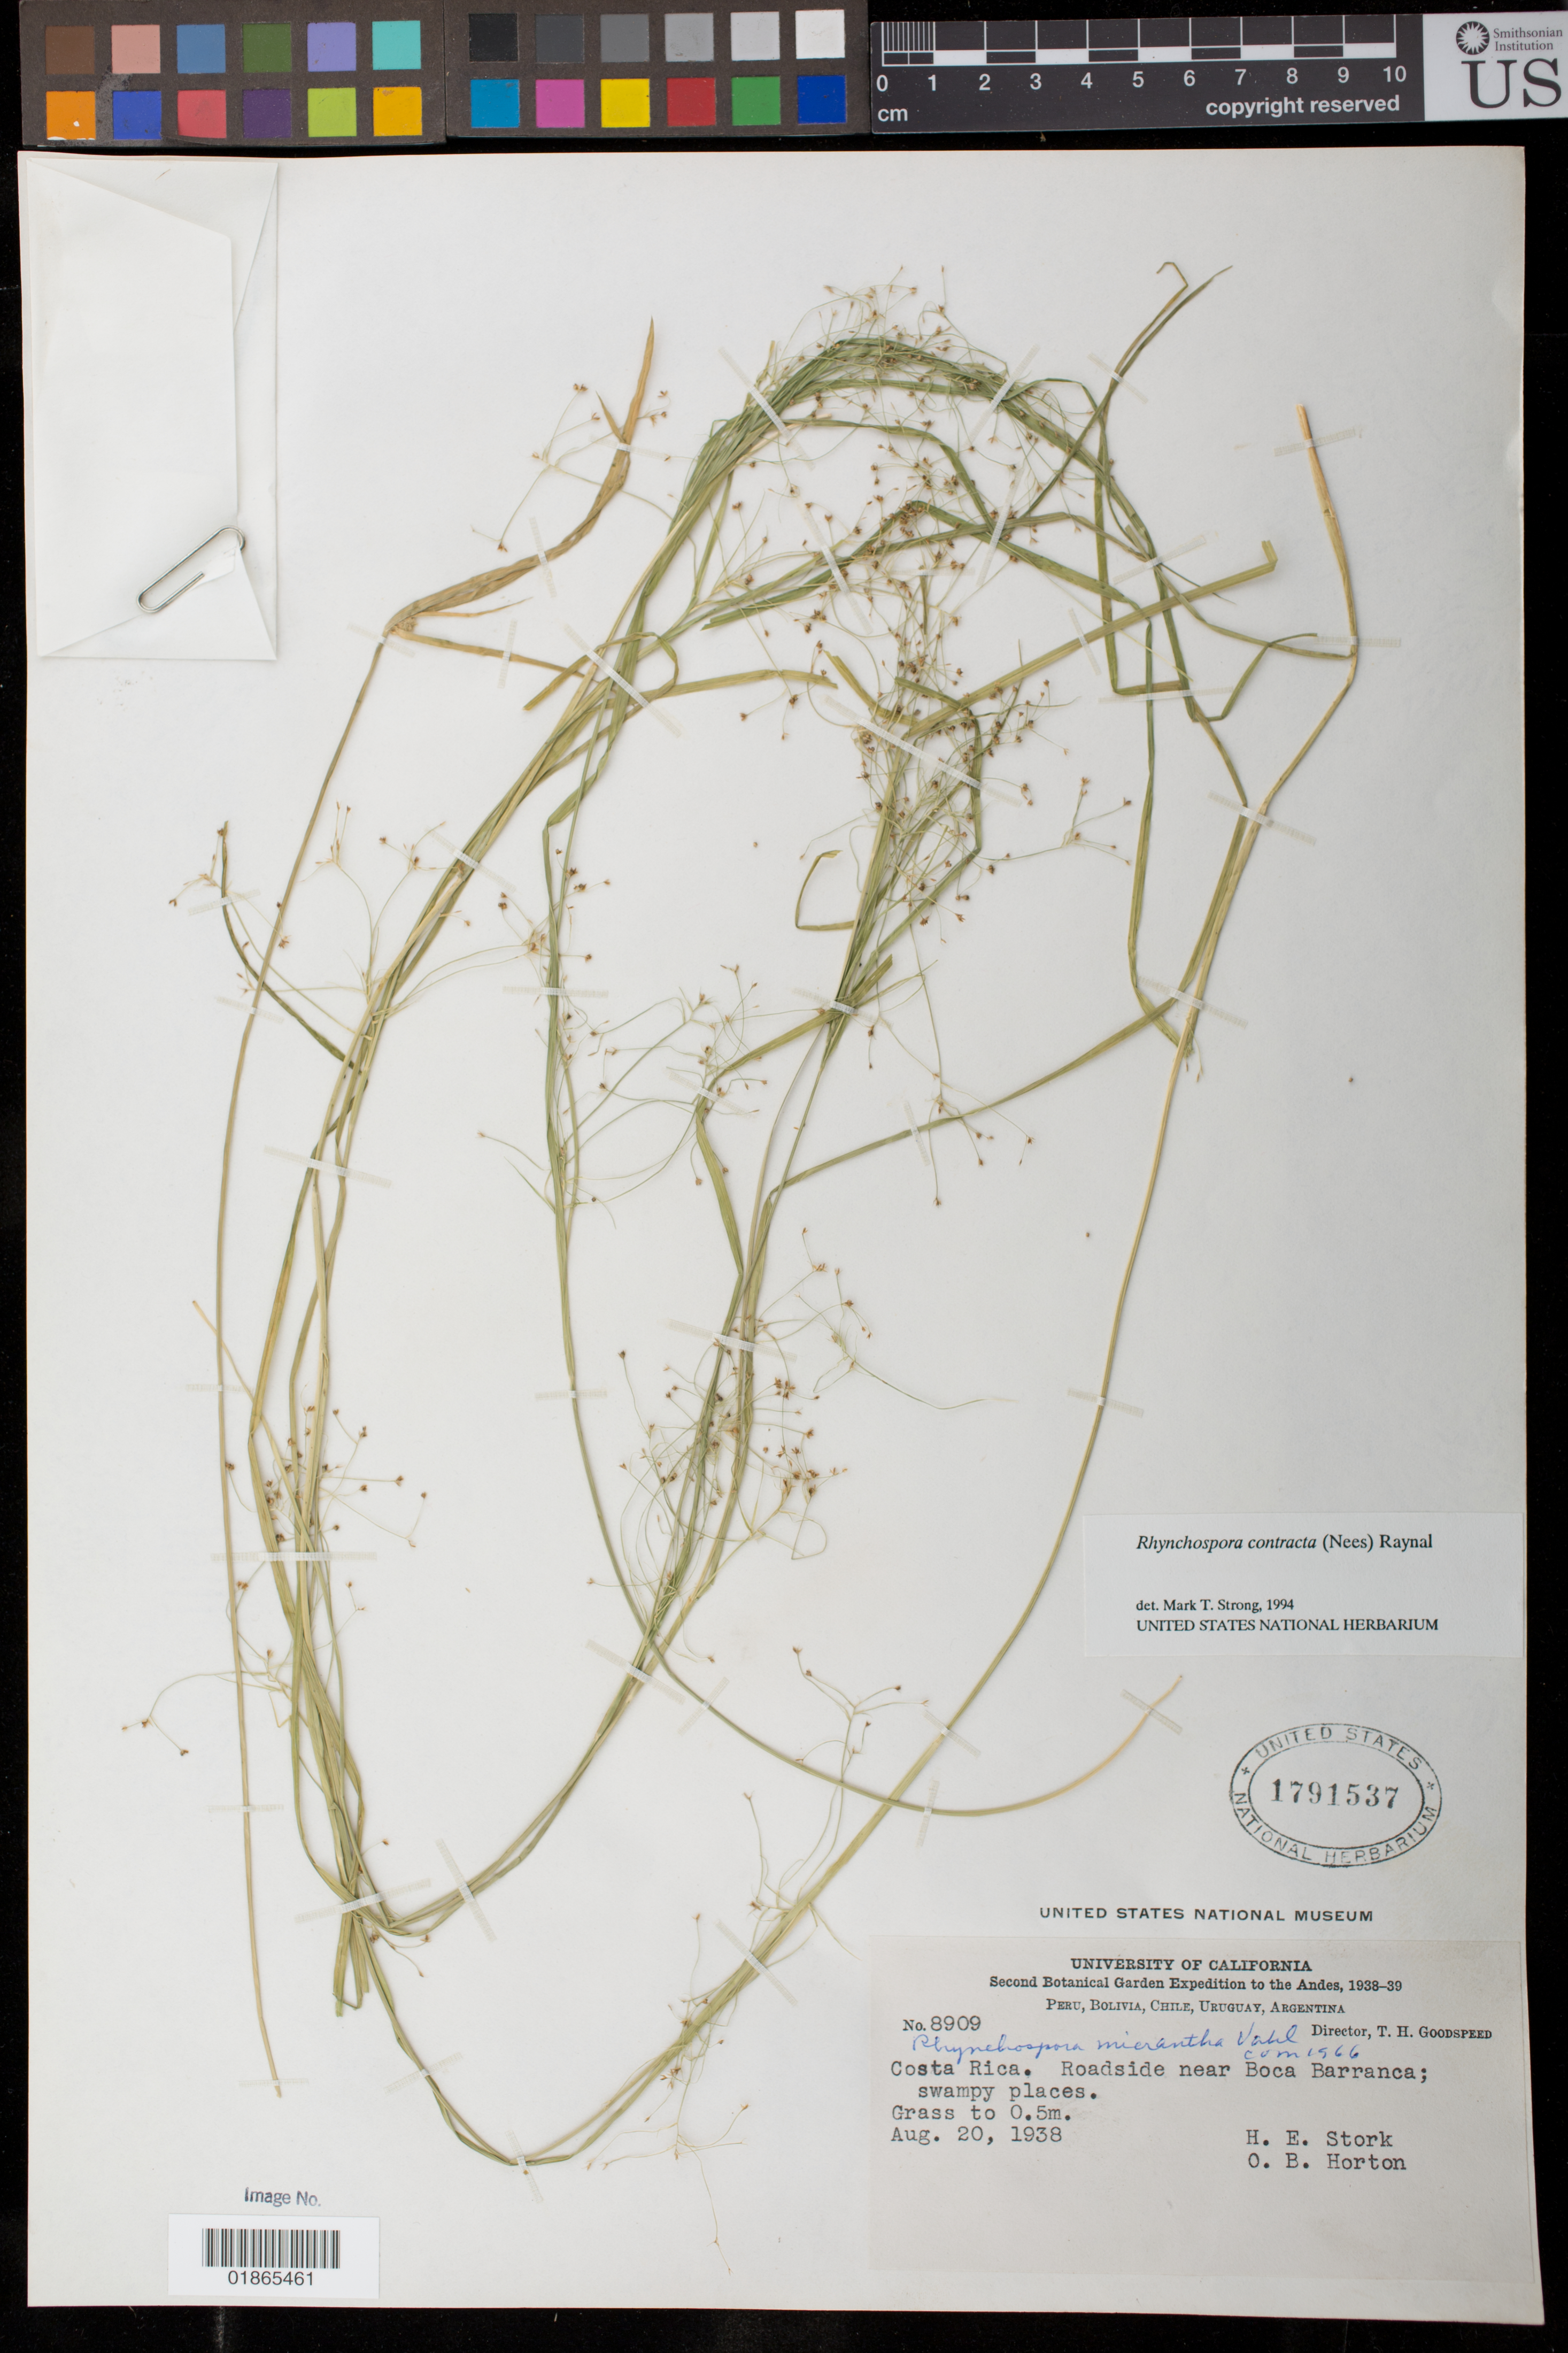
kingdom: Plantae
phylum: Tracheophyta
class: Liliopsida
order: Poales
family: Cyperaceae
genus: Rhynchospora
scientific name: Rhynchospora contracta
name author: (Nees) J. Raynal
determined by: Strong, M. T., (US), Smithsonian Institution - National Museum of Natural History (UNITED STATES)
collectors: H. E. Stork & O. B. Horton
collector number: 8909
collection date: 1938-08-20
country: Costa Rica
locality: Roadside near Boca Barranca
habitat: Swampy places.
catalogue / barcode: US 1791537